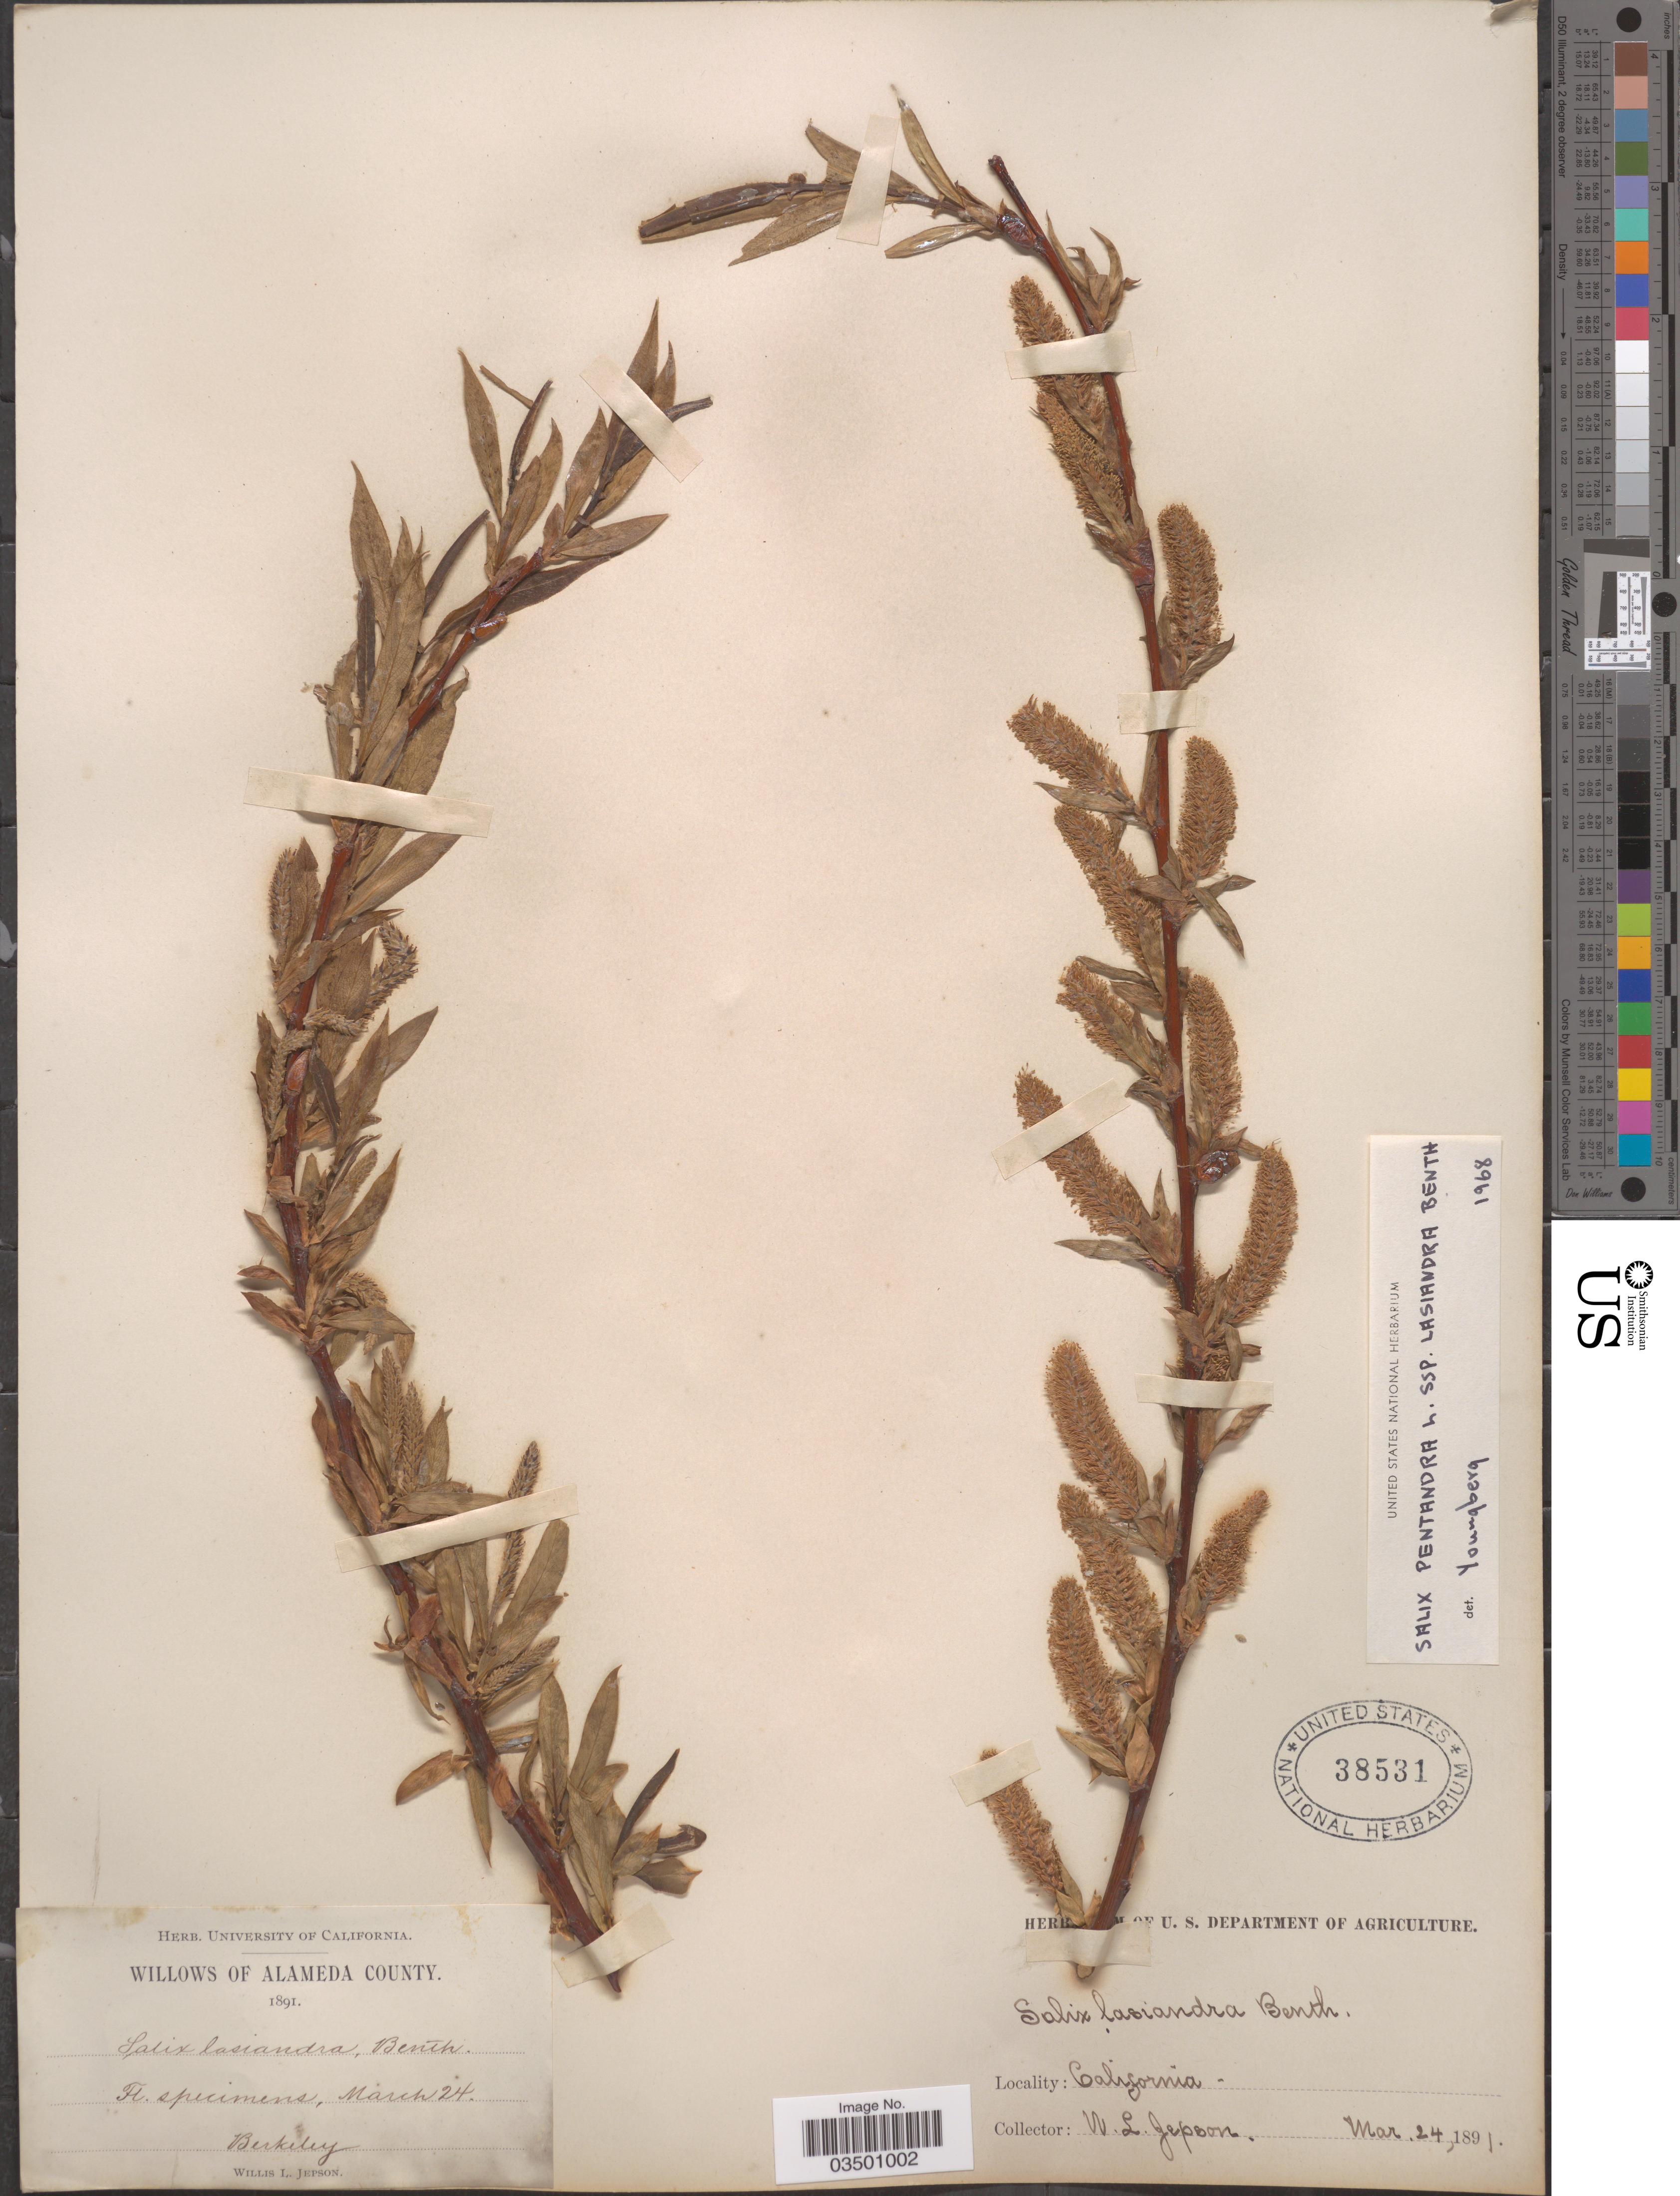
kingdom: Plantae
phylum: Tracheophyta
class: Magnoliopsida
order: Malpighiales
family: Salicaceae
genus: Salix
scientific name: Salix lasiandra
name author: Benth.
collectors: W. L. Jepson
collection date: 1891-03-24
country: United States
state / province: California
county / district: Alameda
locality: Alameda County. Berkeley.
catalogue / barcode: US 38531